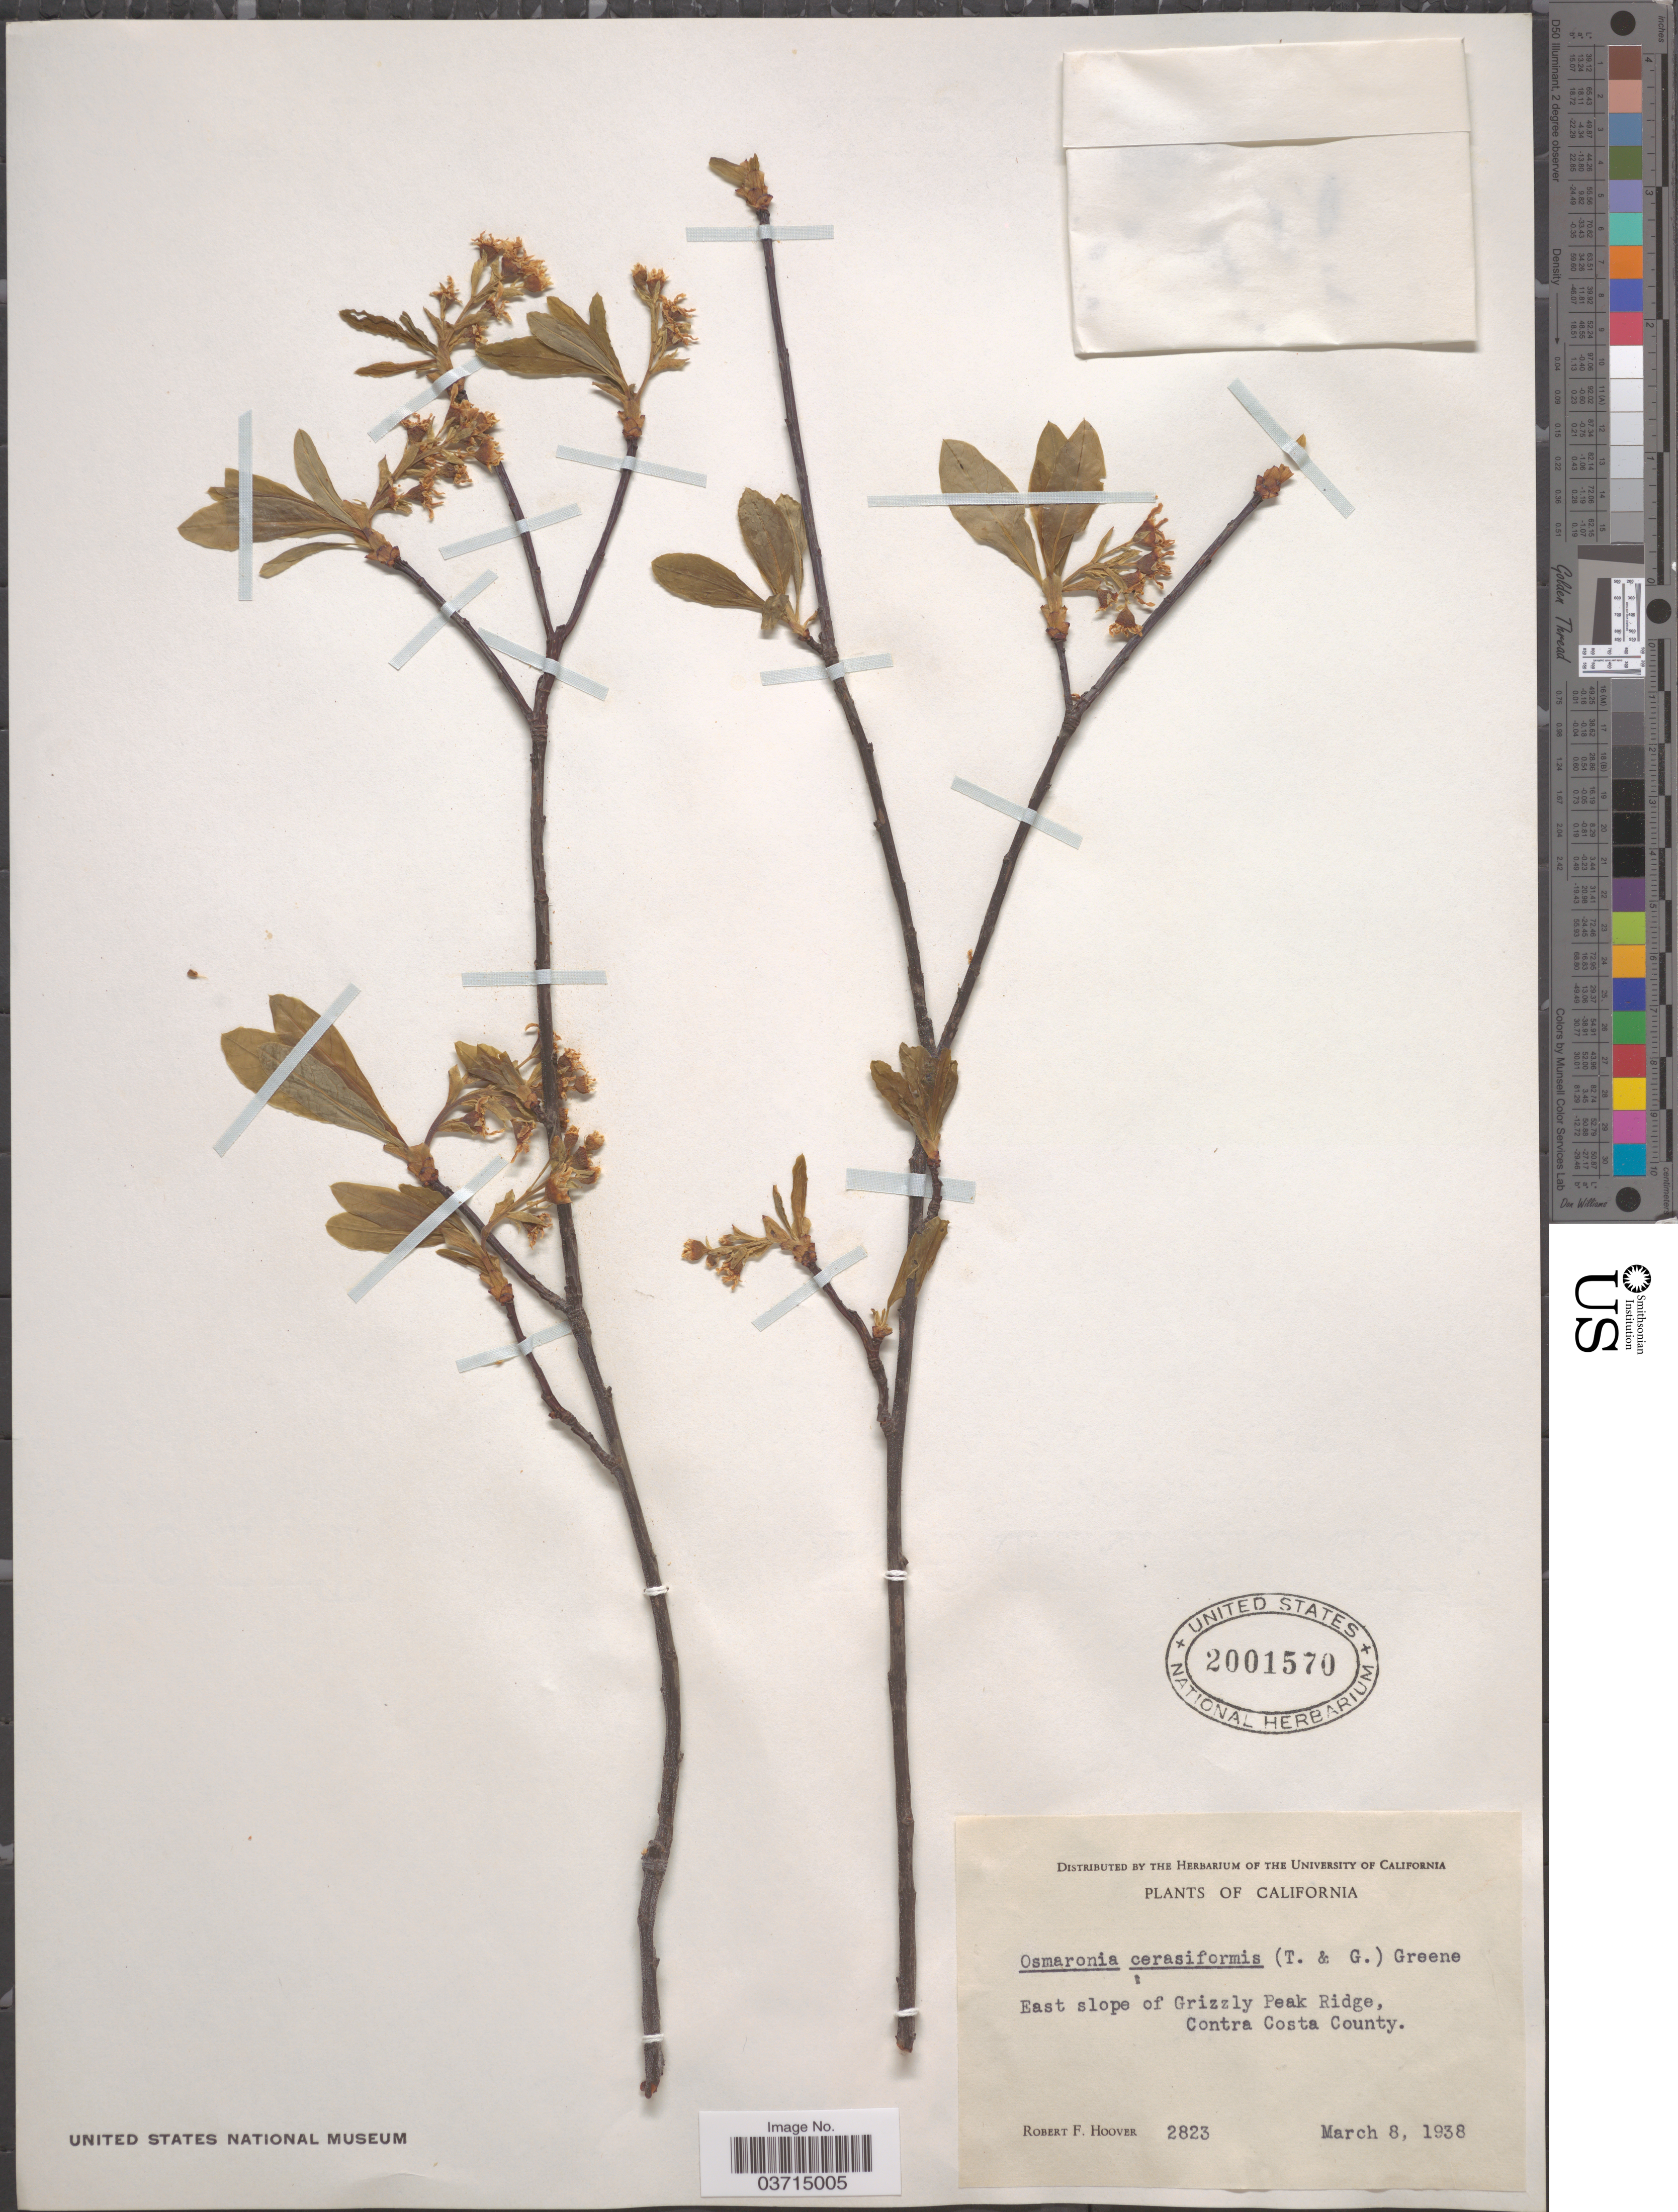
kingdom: Plantae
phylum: Tracheophyta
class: Magnoliopsida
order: Rosales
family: Rosaceae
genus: Oemleria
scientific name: Oemleria cerasiformis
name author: (Torr. & A. Gray ex Hook. & Arn.) J.W. Landon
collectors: R. F. Hoover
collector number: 2823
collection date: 1938-03-08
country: United States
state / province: California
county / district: Contra Costa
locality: East slope of Grizzly Peak Ridge, Contra Costa County.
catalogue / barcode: US 2001570